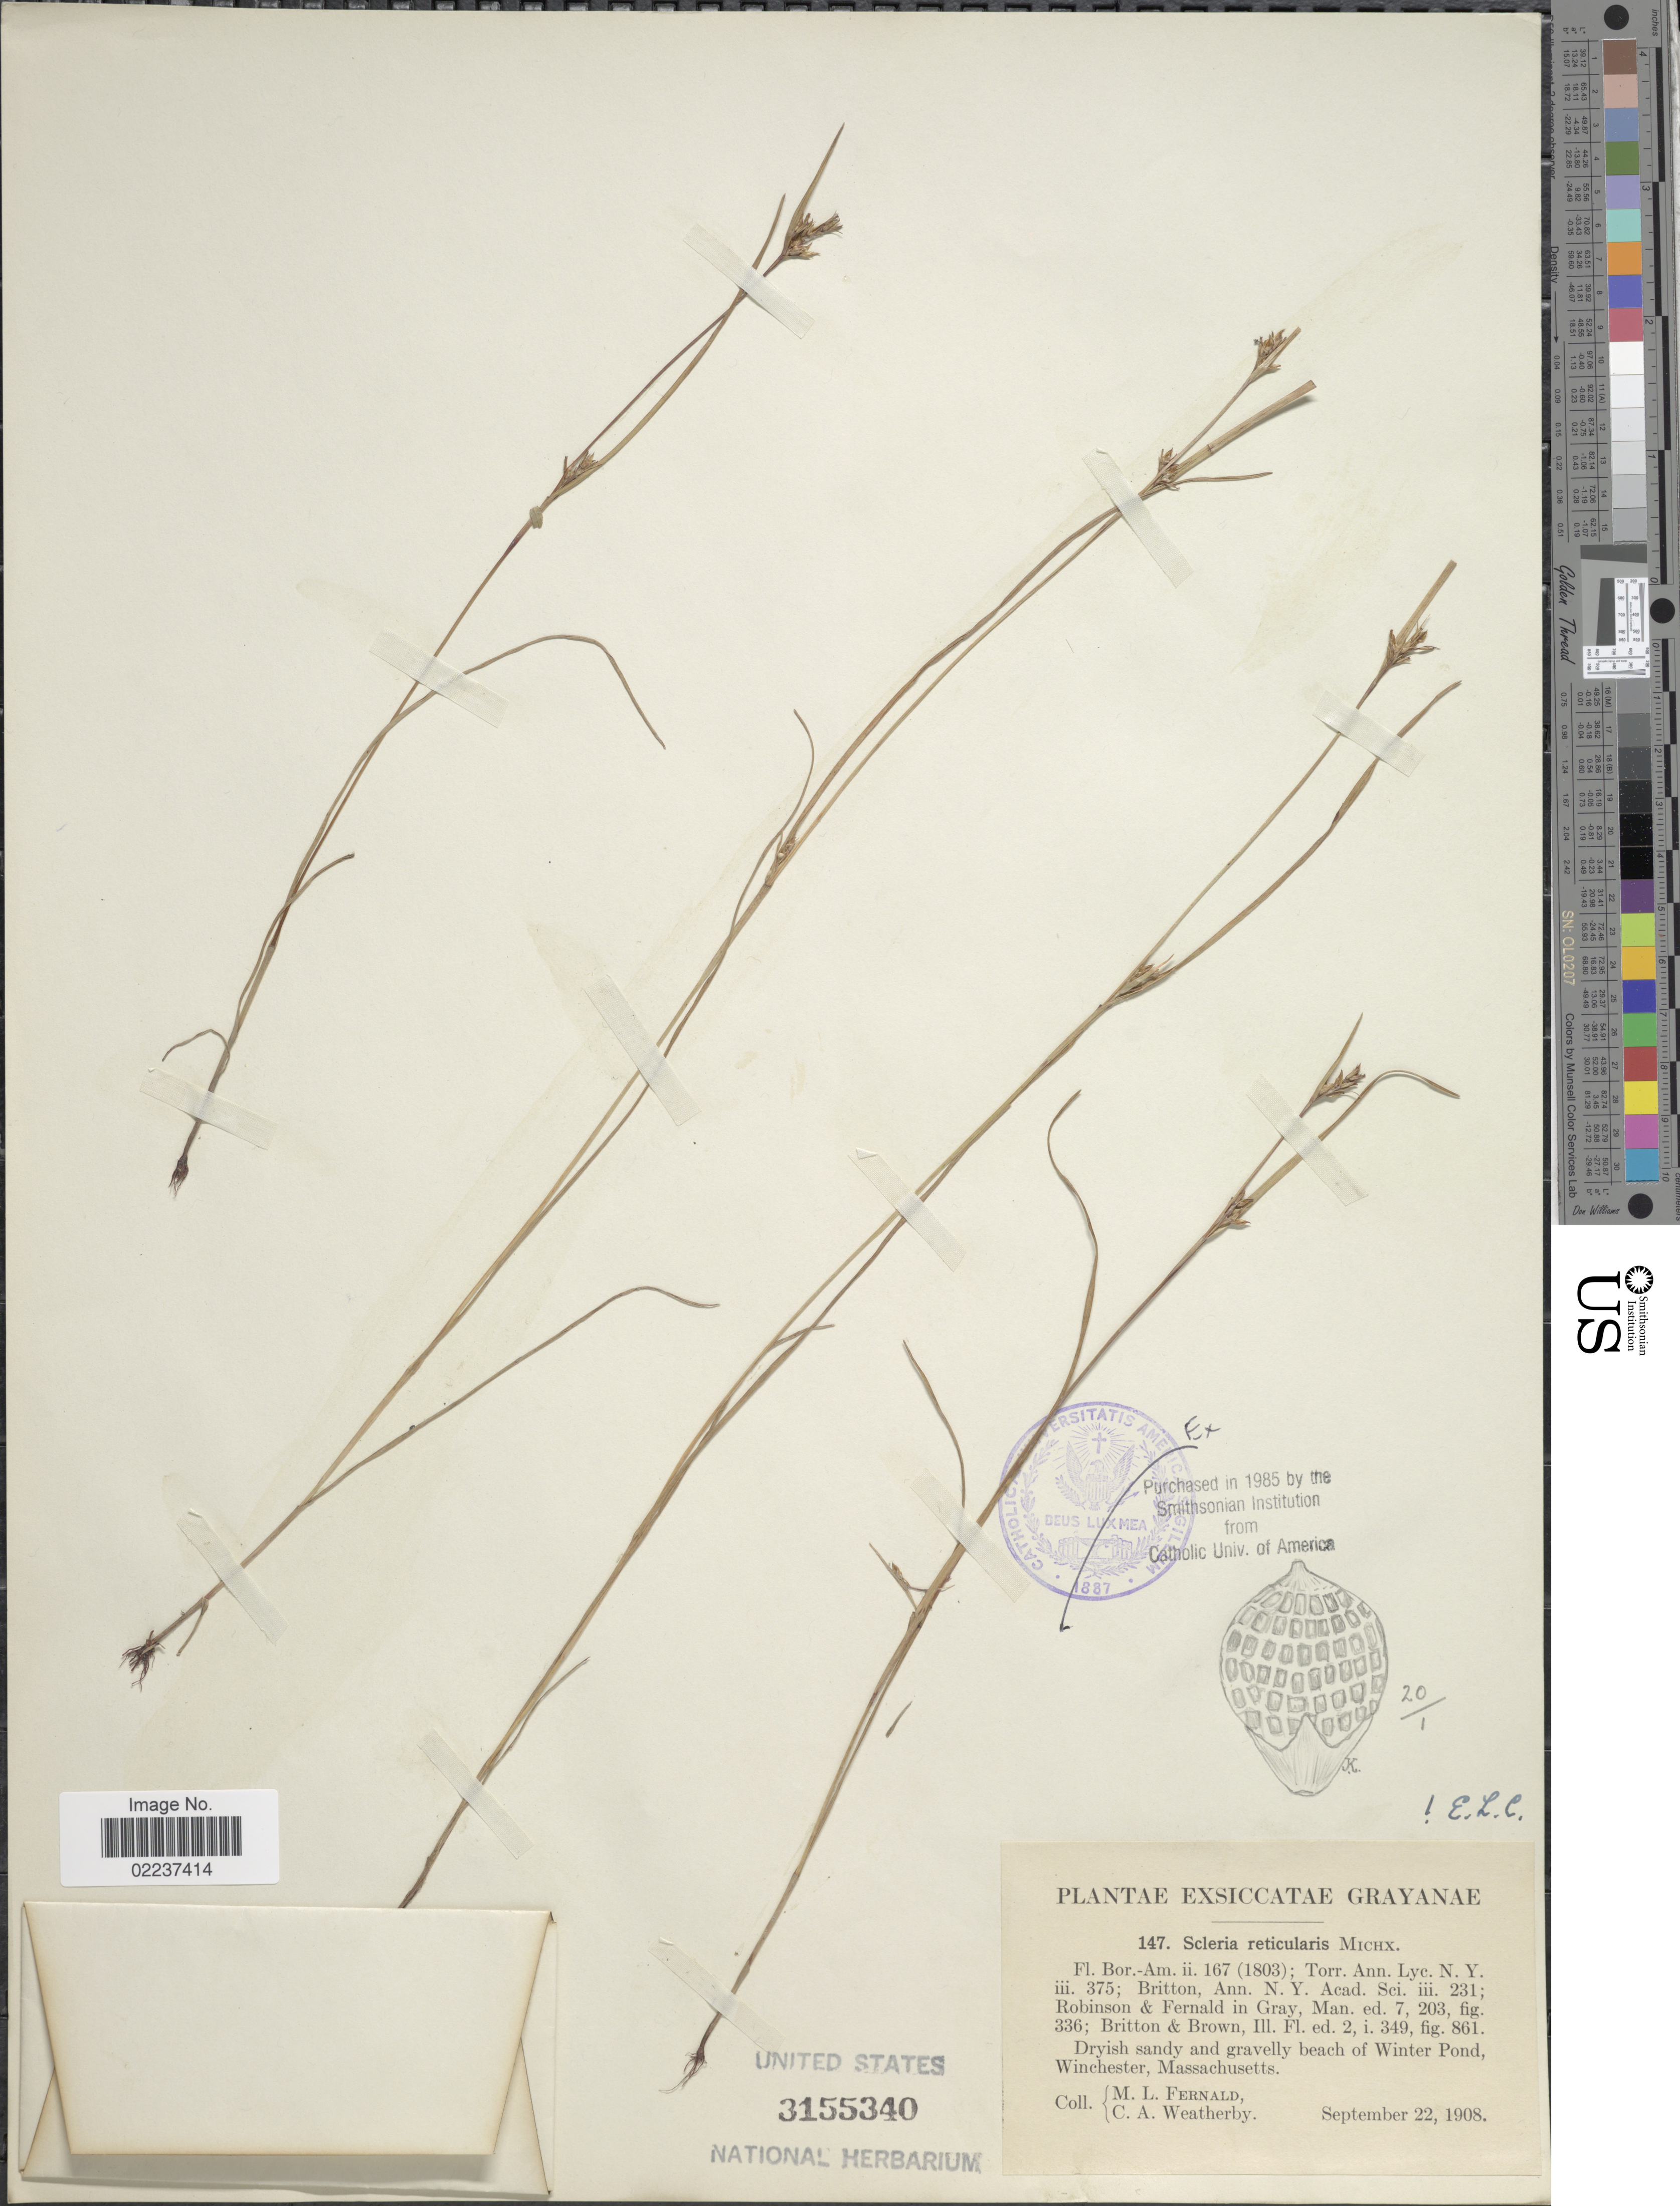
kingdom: Plantae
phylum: Tracheophyta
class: Liliopsida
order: Poales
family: Cyperaceae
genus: Scleria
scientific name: Scleria reticularis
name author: Michx.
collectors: M. L. Fernald & C. A. Weatherby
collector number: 147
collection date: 1908-09-22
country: United States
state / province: Massachusetts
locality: Grayanae, Dryish sandy and gravelly beach of Winter Pond, Winchester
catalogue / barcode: US 3155340